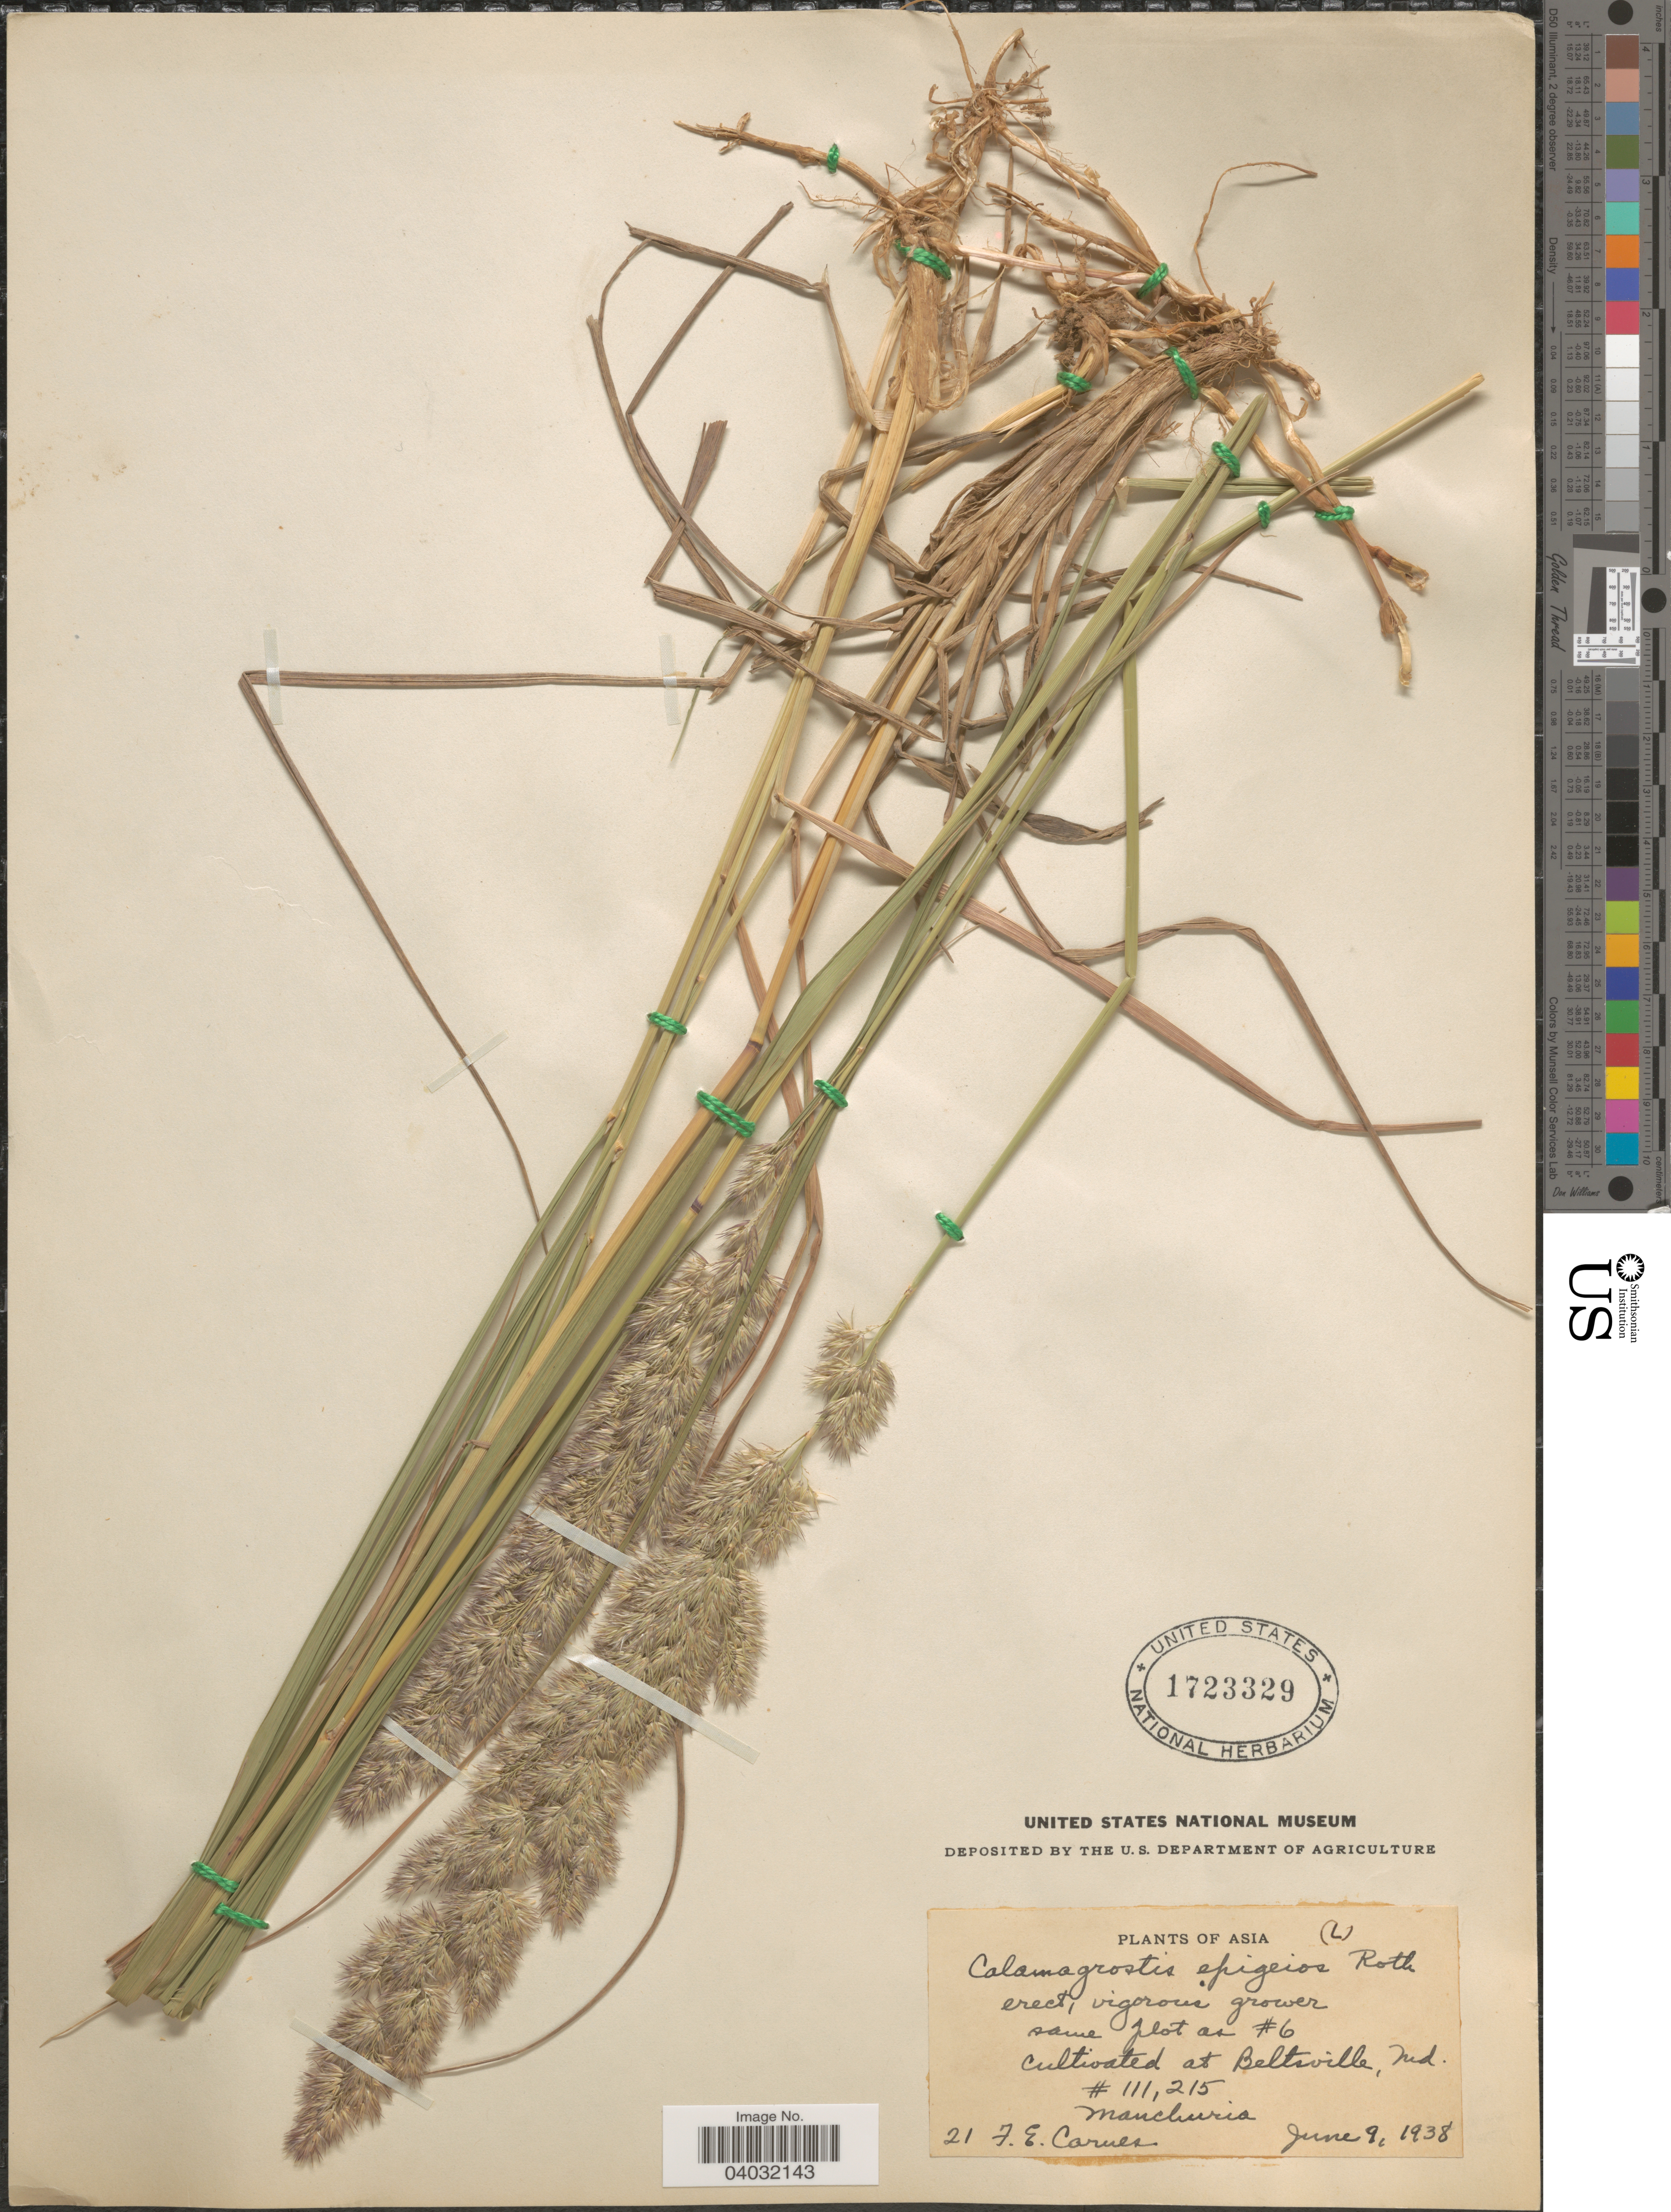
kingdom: Plantae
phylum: Tracheophyta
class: Liliopsida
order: Poales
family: Poaceae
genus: Calamagrostis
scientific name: Calamagrostis epigeios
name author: (L.) Roth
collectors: F. Carnes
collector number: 21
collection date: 1938-06-09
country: United States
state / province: Maryland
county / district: Prince George's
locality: Beltsville.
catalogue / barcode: US 1723329